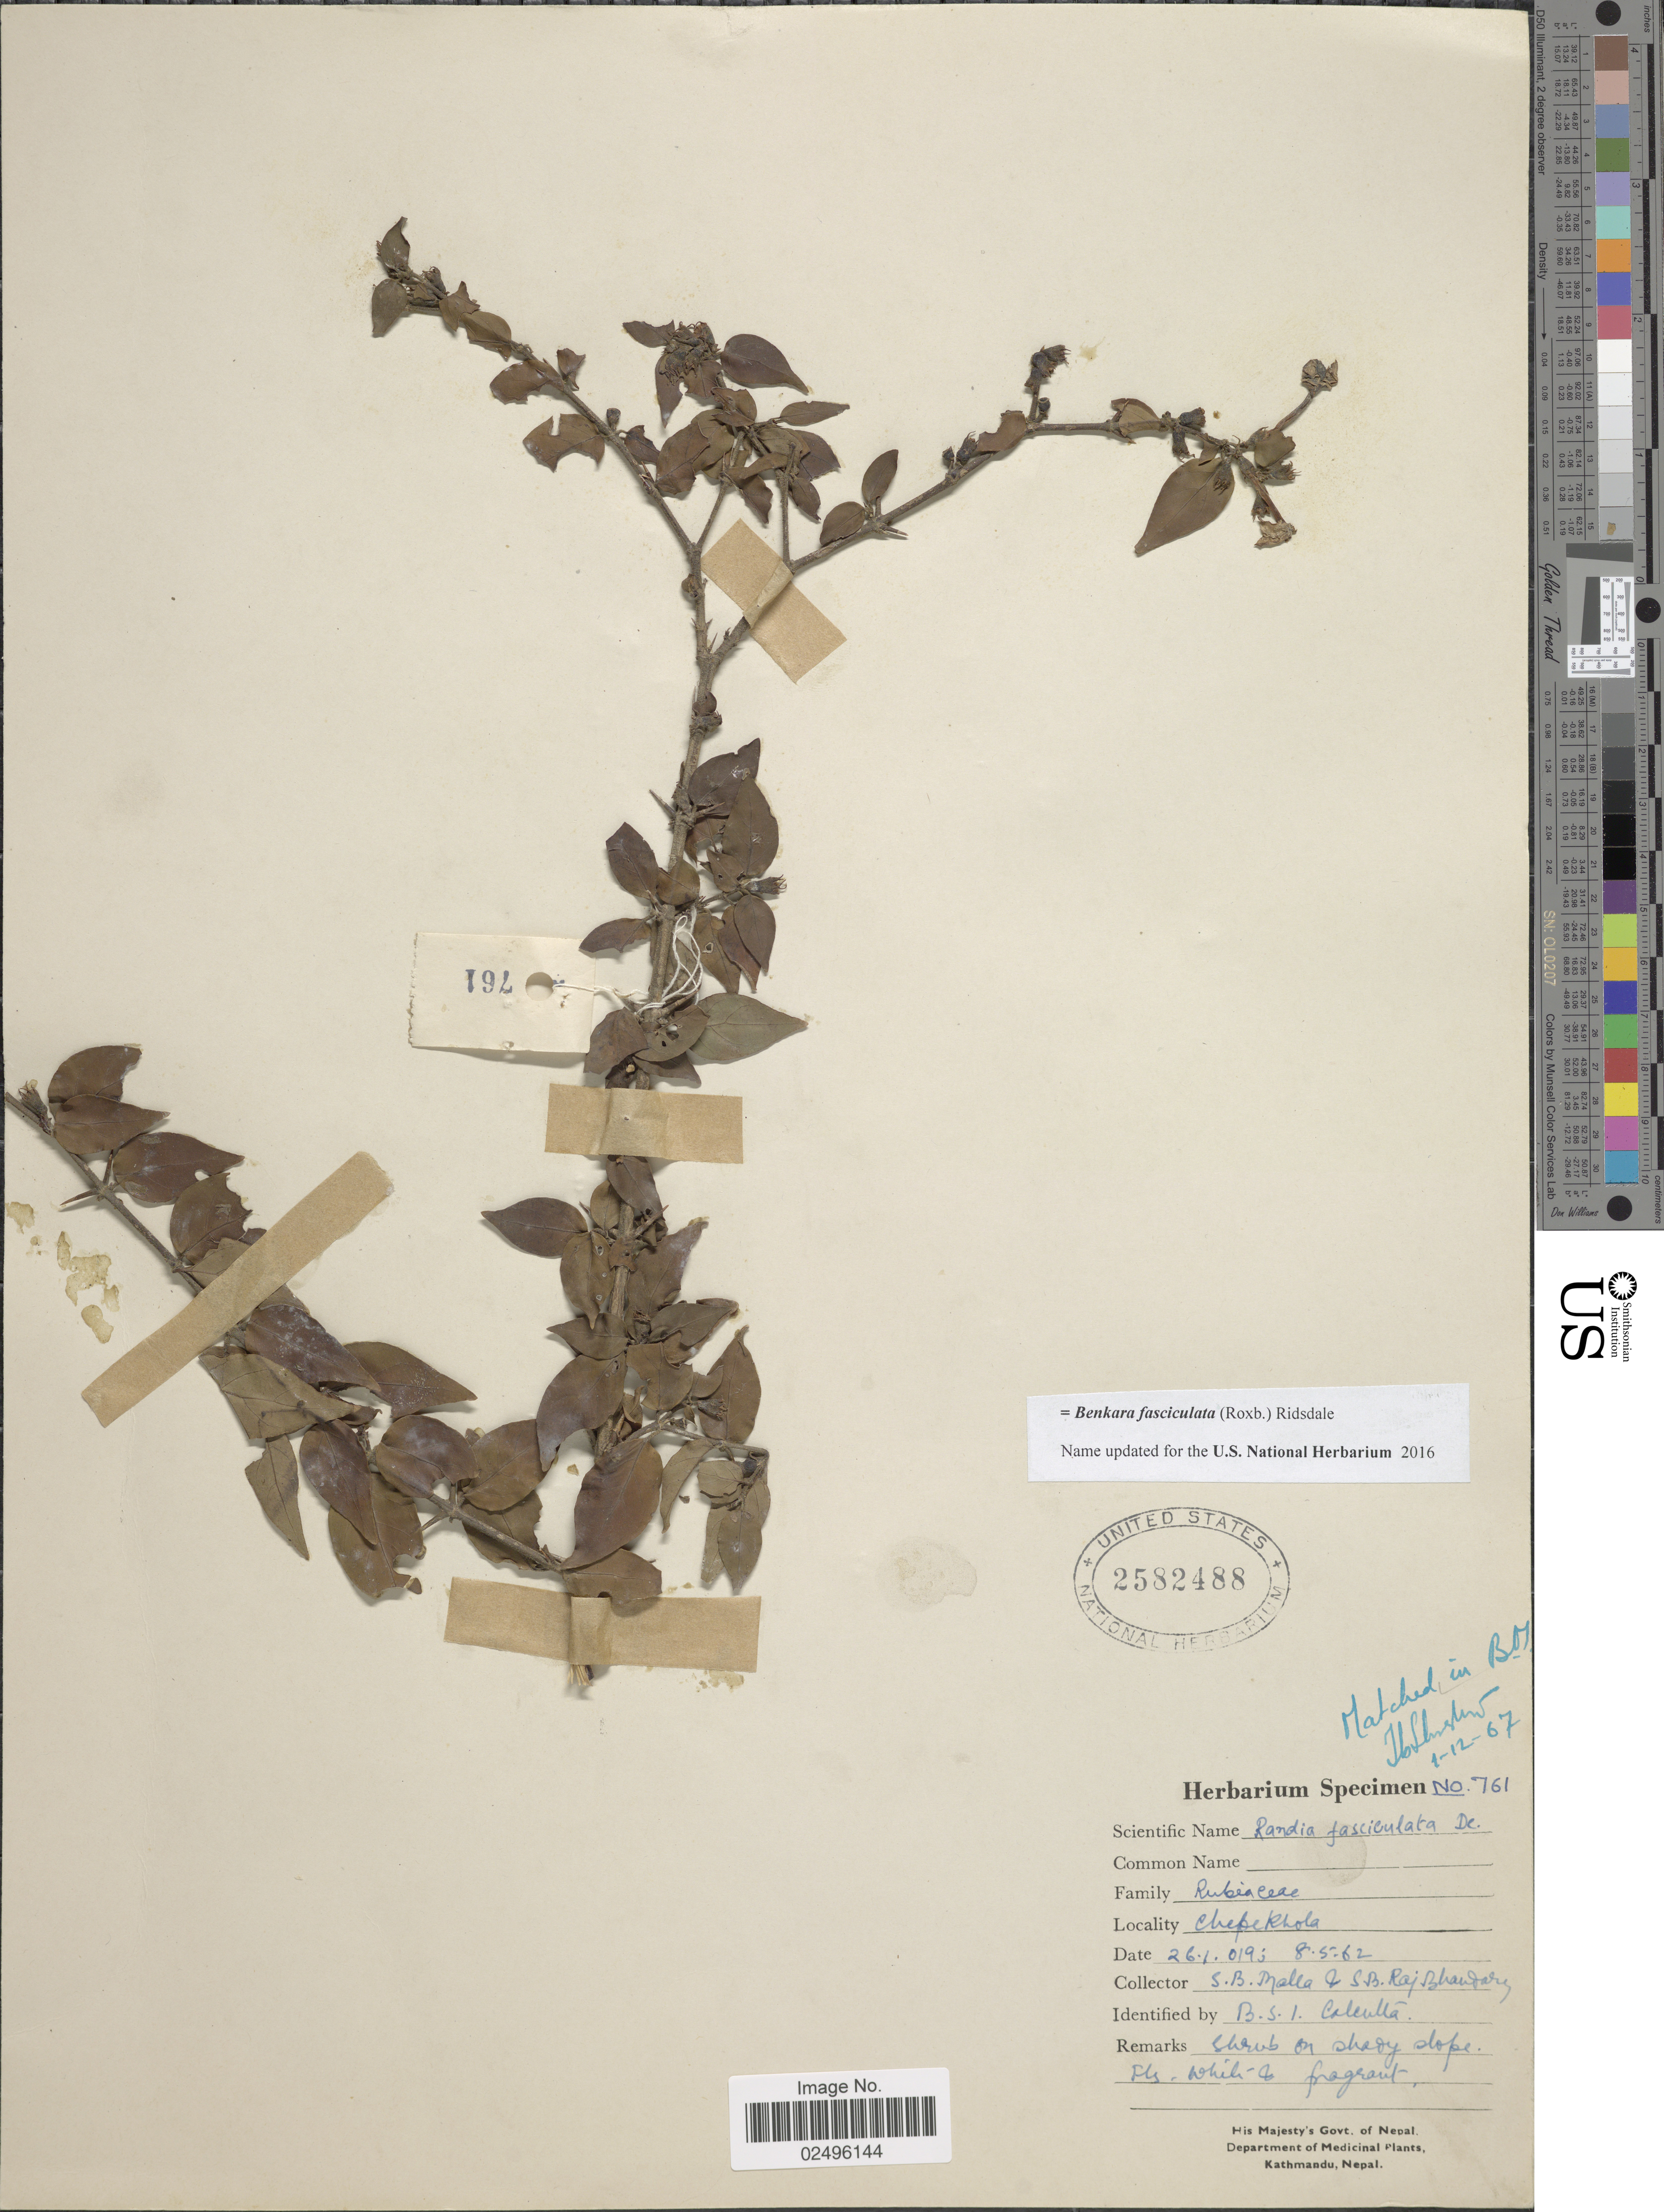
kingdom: Plantae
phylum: Tracheophyta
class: Magnoliopsida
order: Gentianales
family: Rubiaceae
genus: Fagerlindia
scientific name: Fagerlindia fasciculata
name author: (Roxb.) Tirveng.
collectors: S. Malla & S. Rajbhaudari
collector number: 761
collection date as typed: Transcribed d/m/y: 8/5/62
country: Nepal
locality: Chepe khola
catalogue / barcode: US 2582488